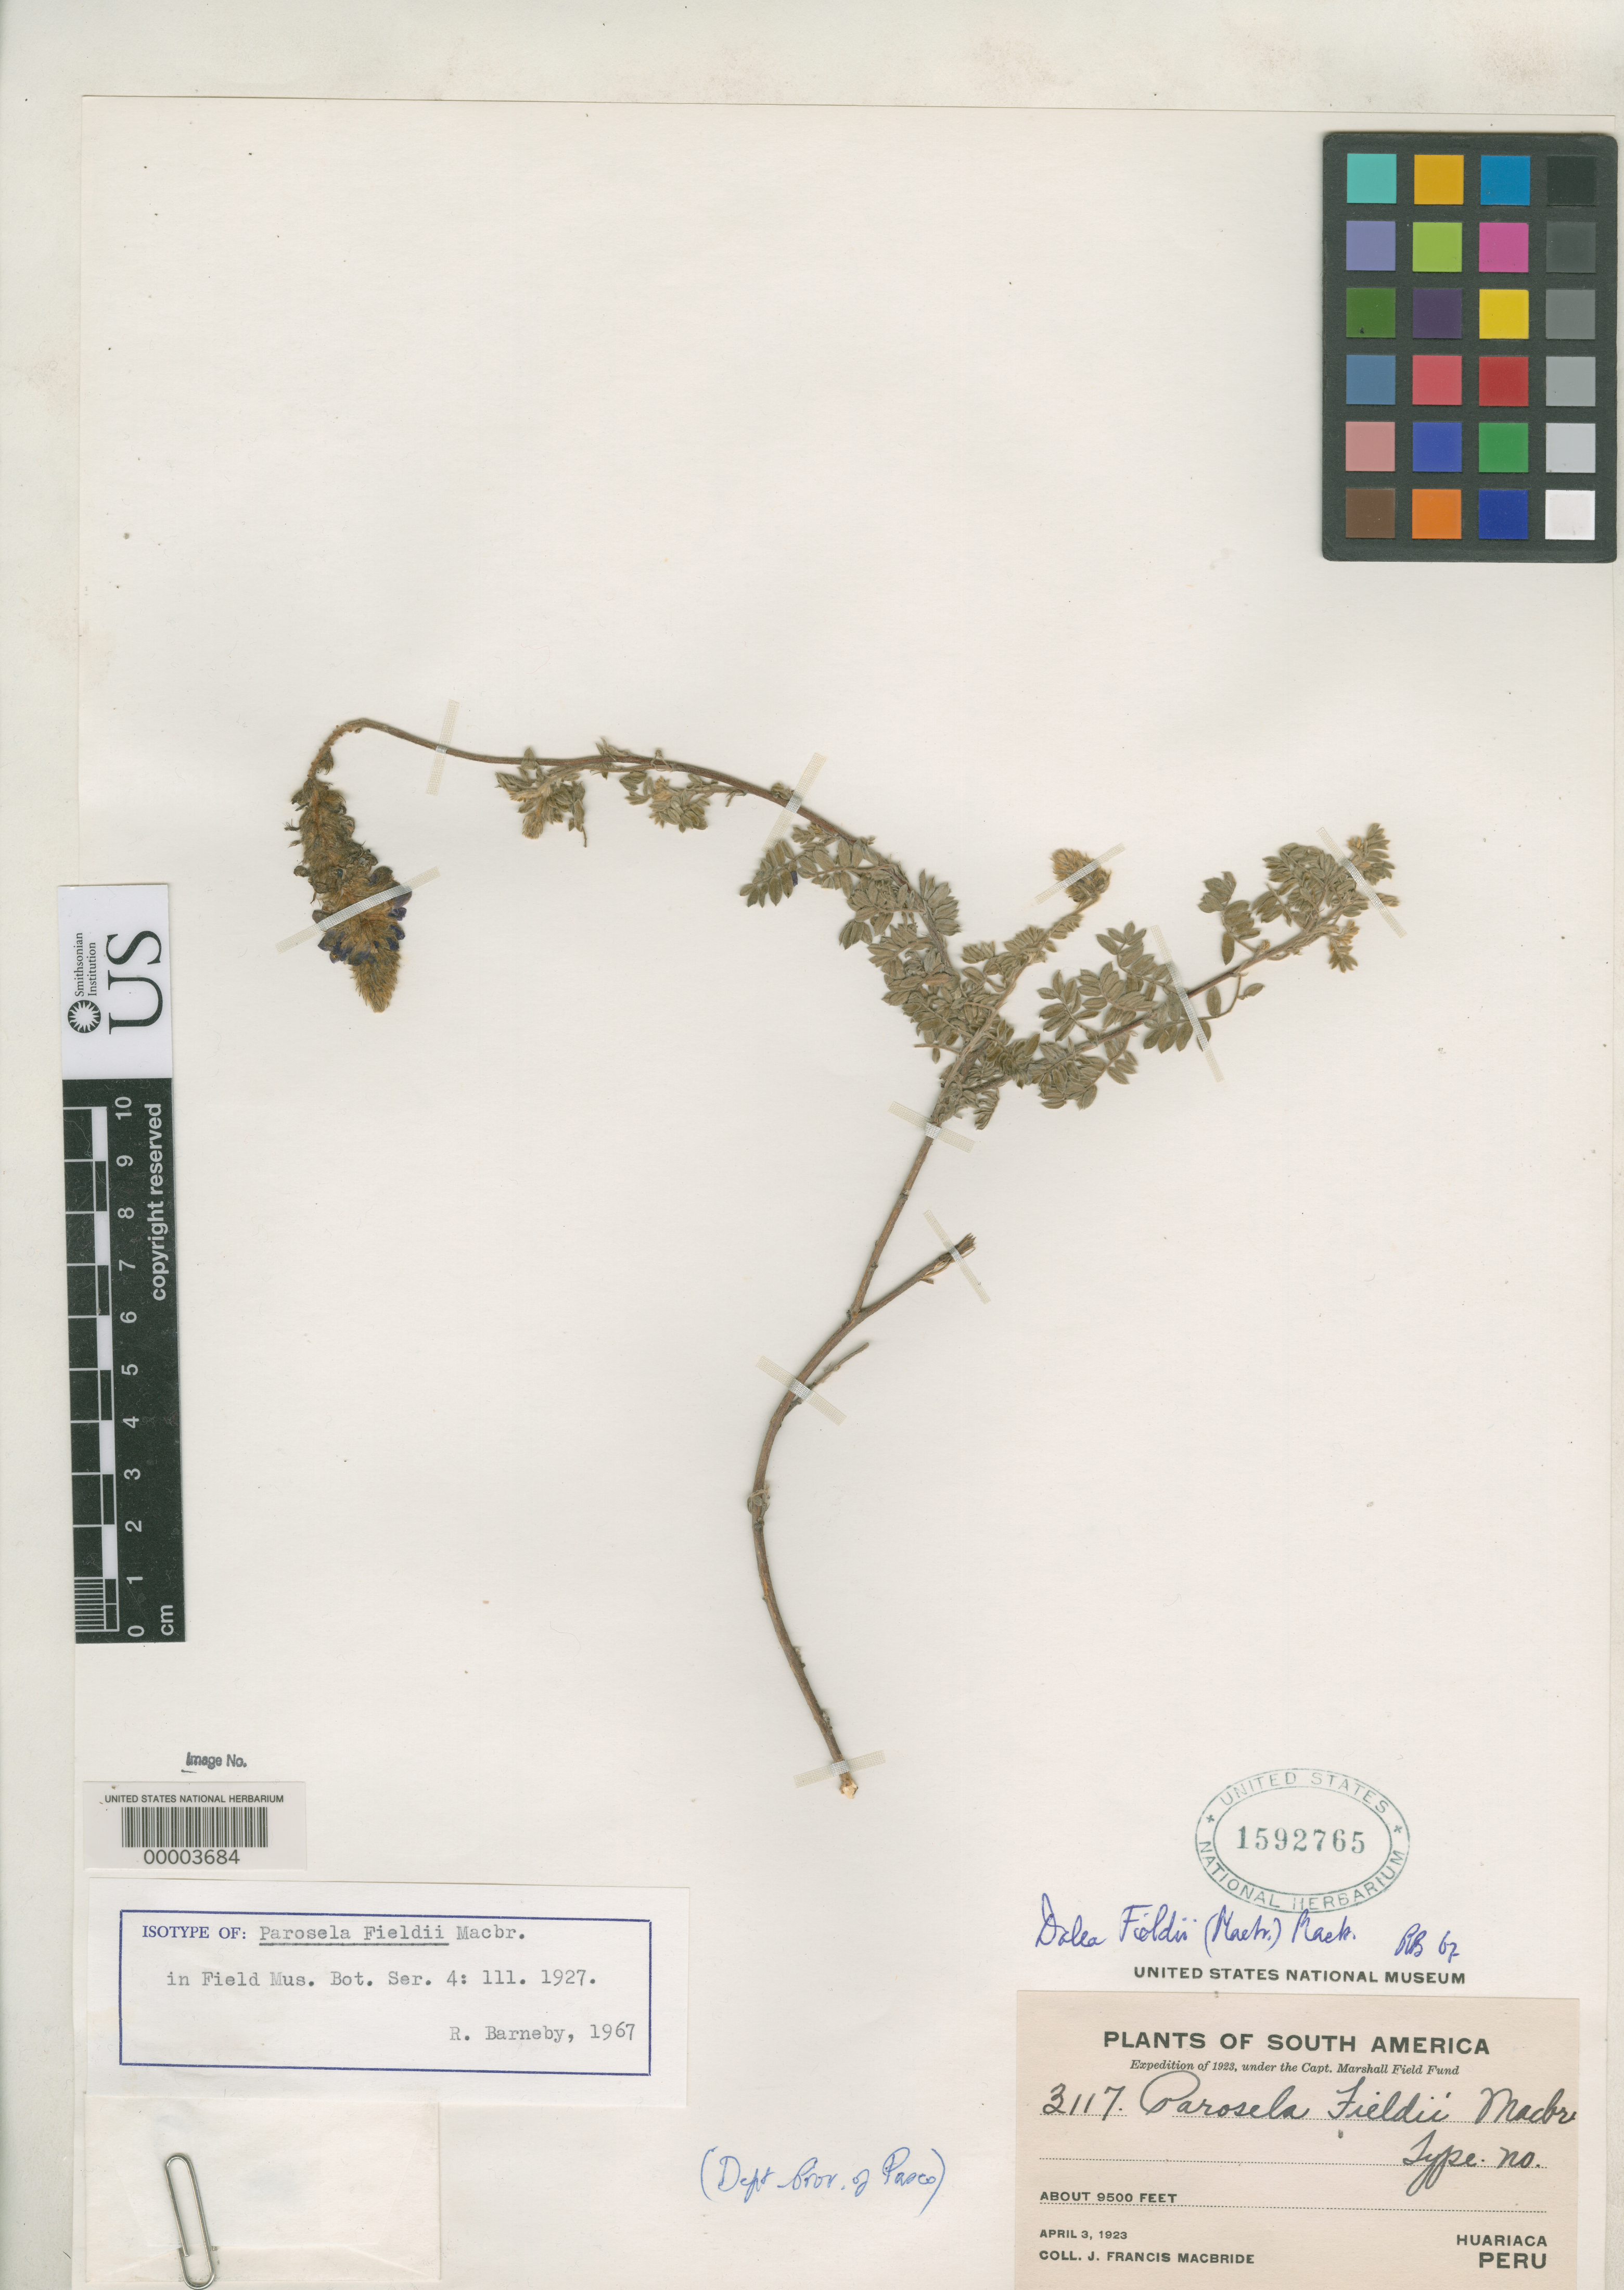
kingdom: Plantae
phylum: Tracheophyta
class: Magnoliopsida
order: Fabales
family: Fabaceae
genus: Parosela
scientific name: Parosela fieldii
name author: J.F. Macbr.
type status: Isotype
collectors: J. F. Macbride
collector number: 3117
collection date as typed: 03 Apr 1923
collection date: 1923-04-03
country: Peru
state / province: Pasco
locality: Huariaca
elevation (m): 2896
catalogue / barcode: US 1592765